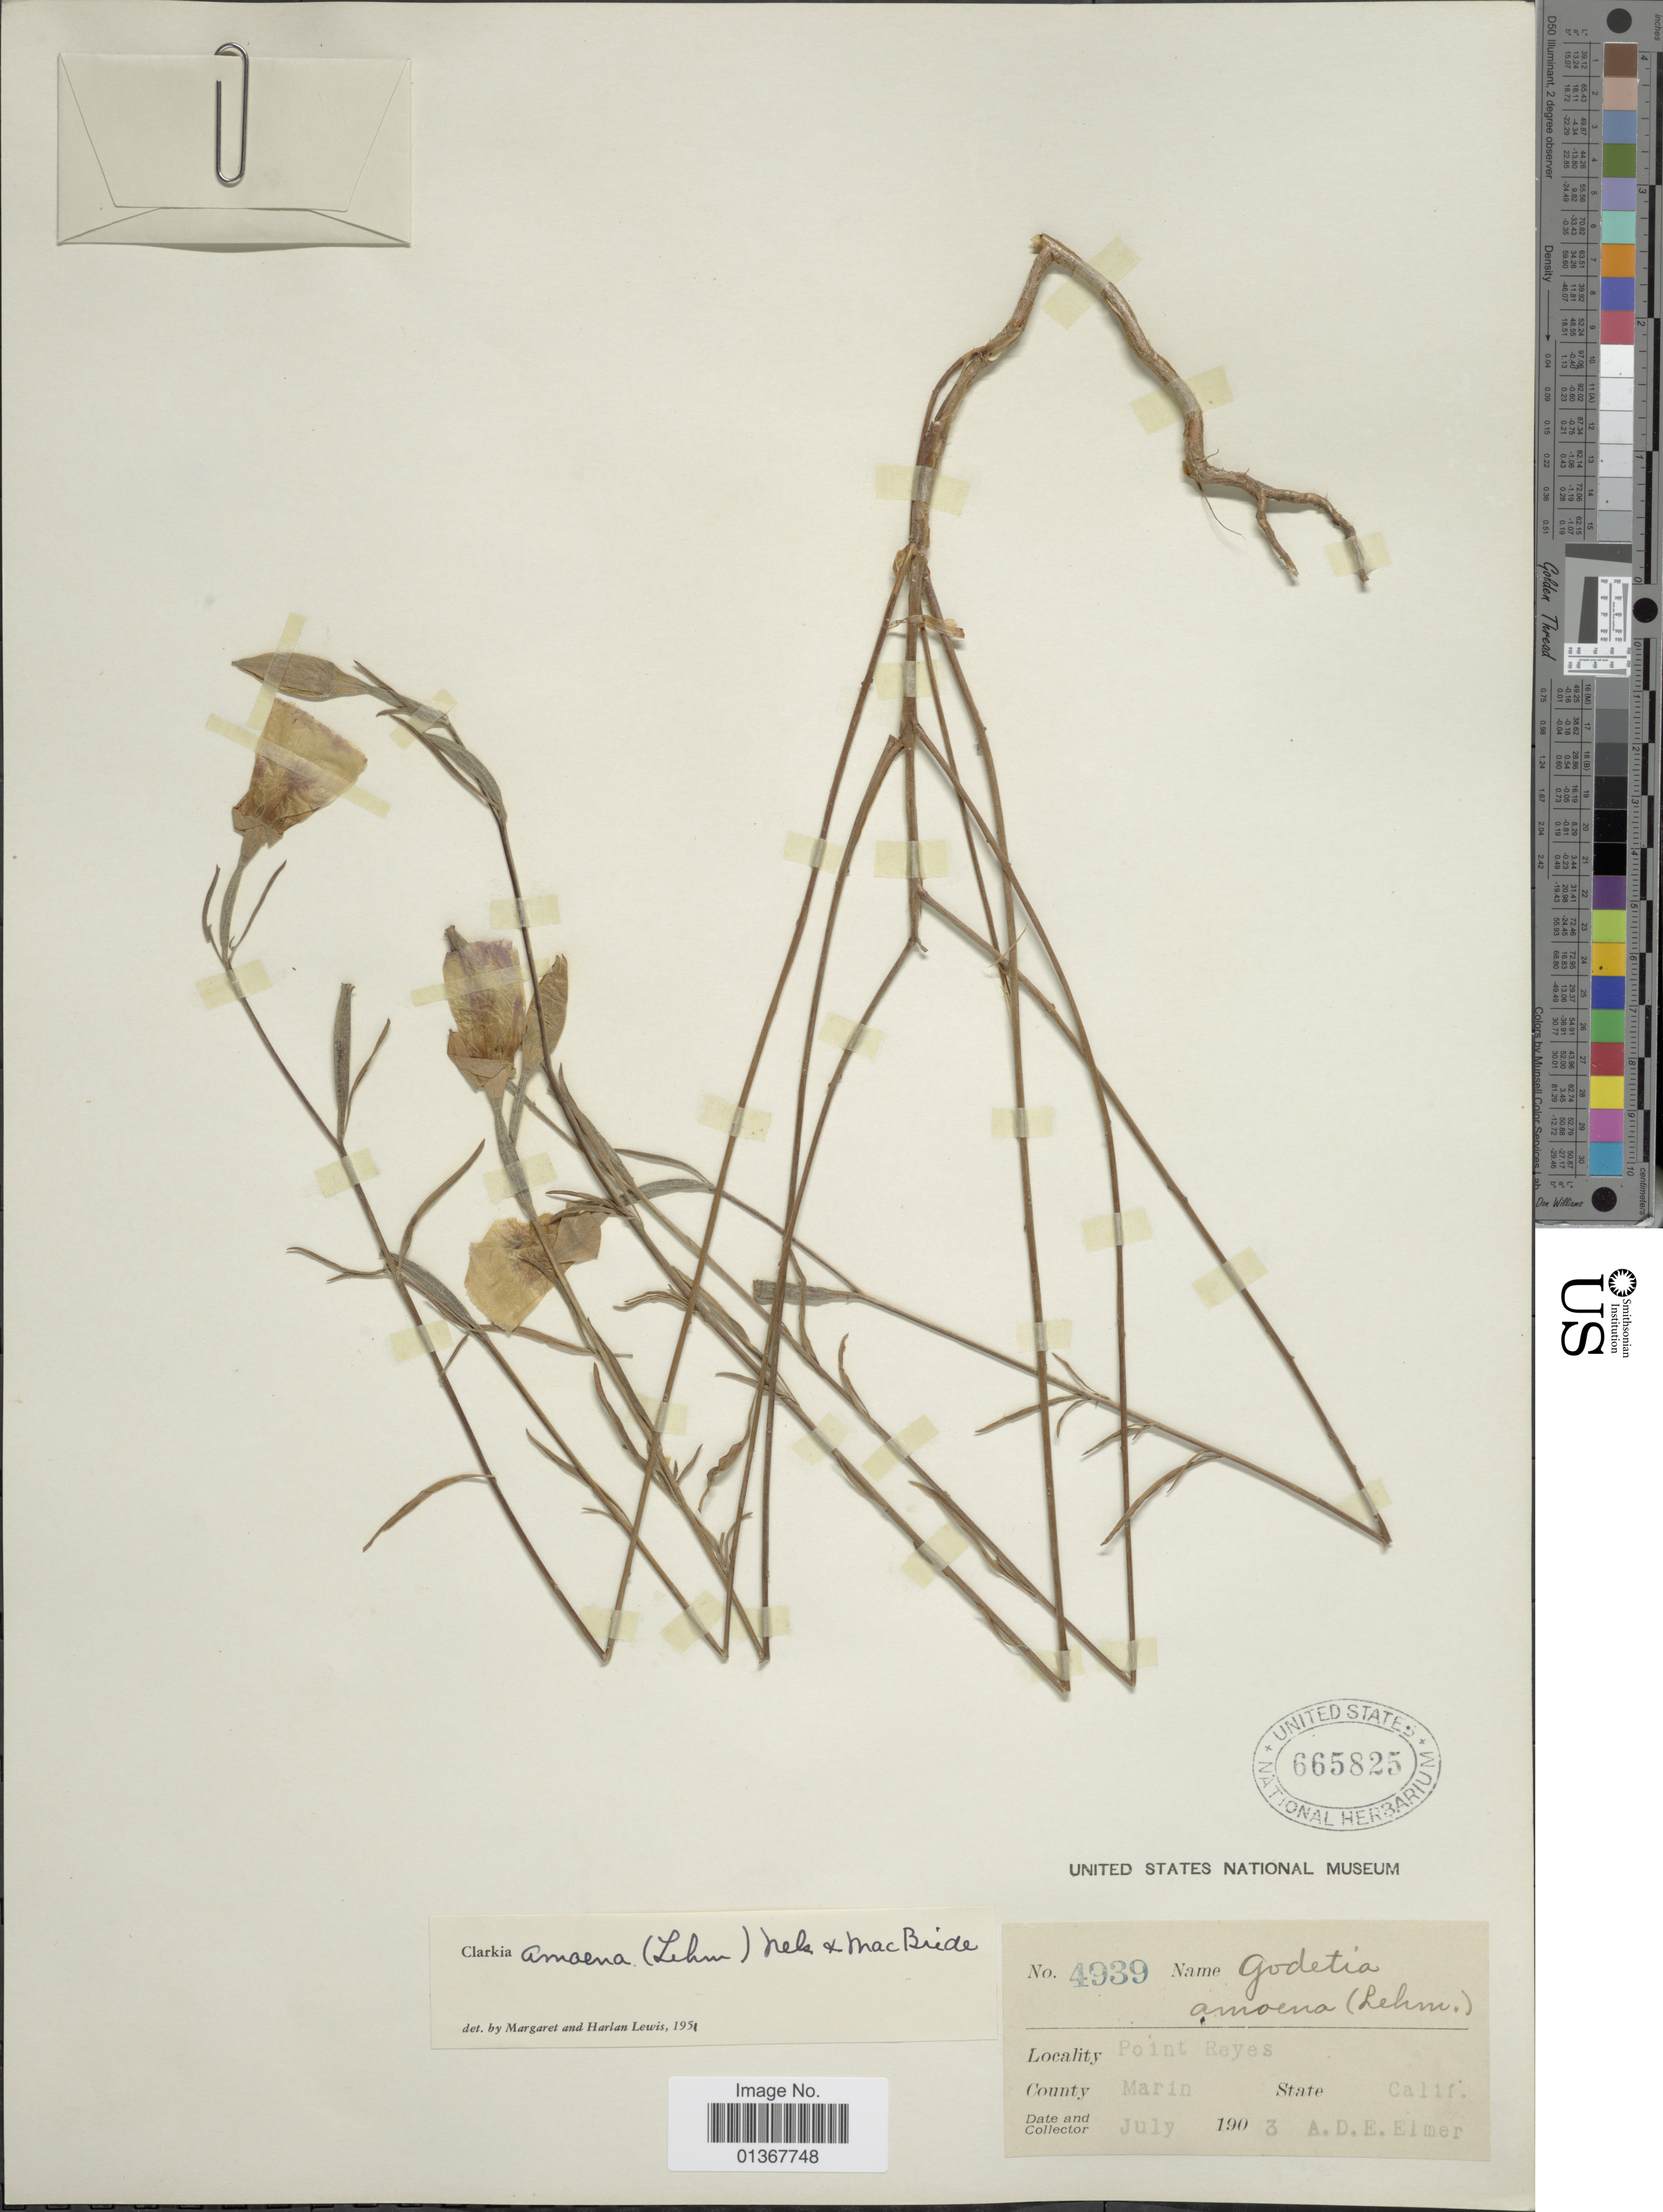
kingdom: Plantae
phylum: Tracheophyta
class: Magnoliopsida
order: Myrtales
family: Onagraceae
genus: Clarkia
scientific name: Clarkia amoena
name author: (Lehm.) A. Nelson & J.F. Macbr.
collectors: A. D. E. Elmer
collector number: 4939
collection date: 1903-07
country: United States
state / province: California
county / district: Marin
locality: Point Reyes. County Marin.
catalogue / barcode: US 665825